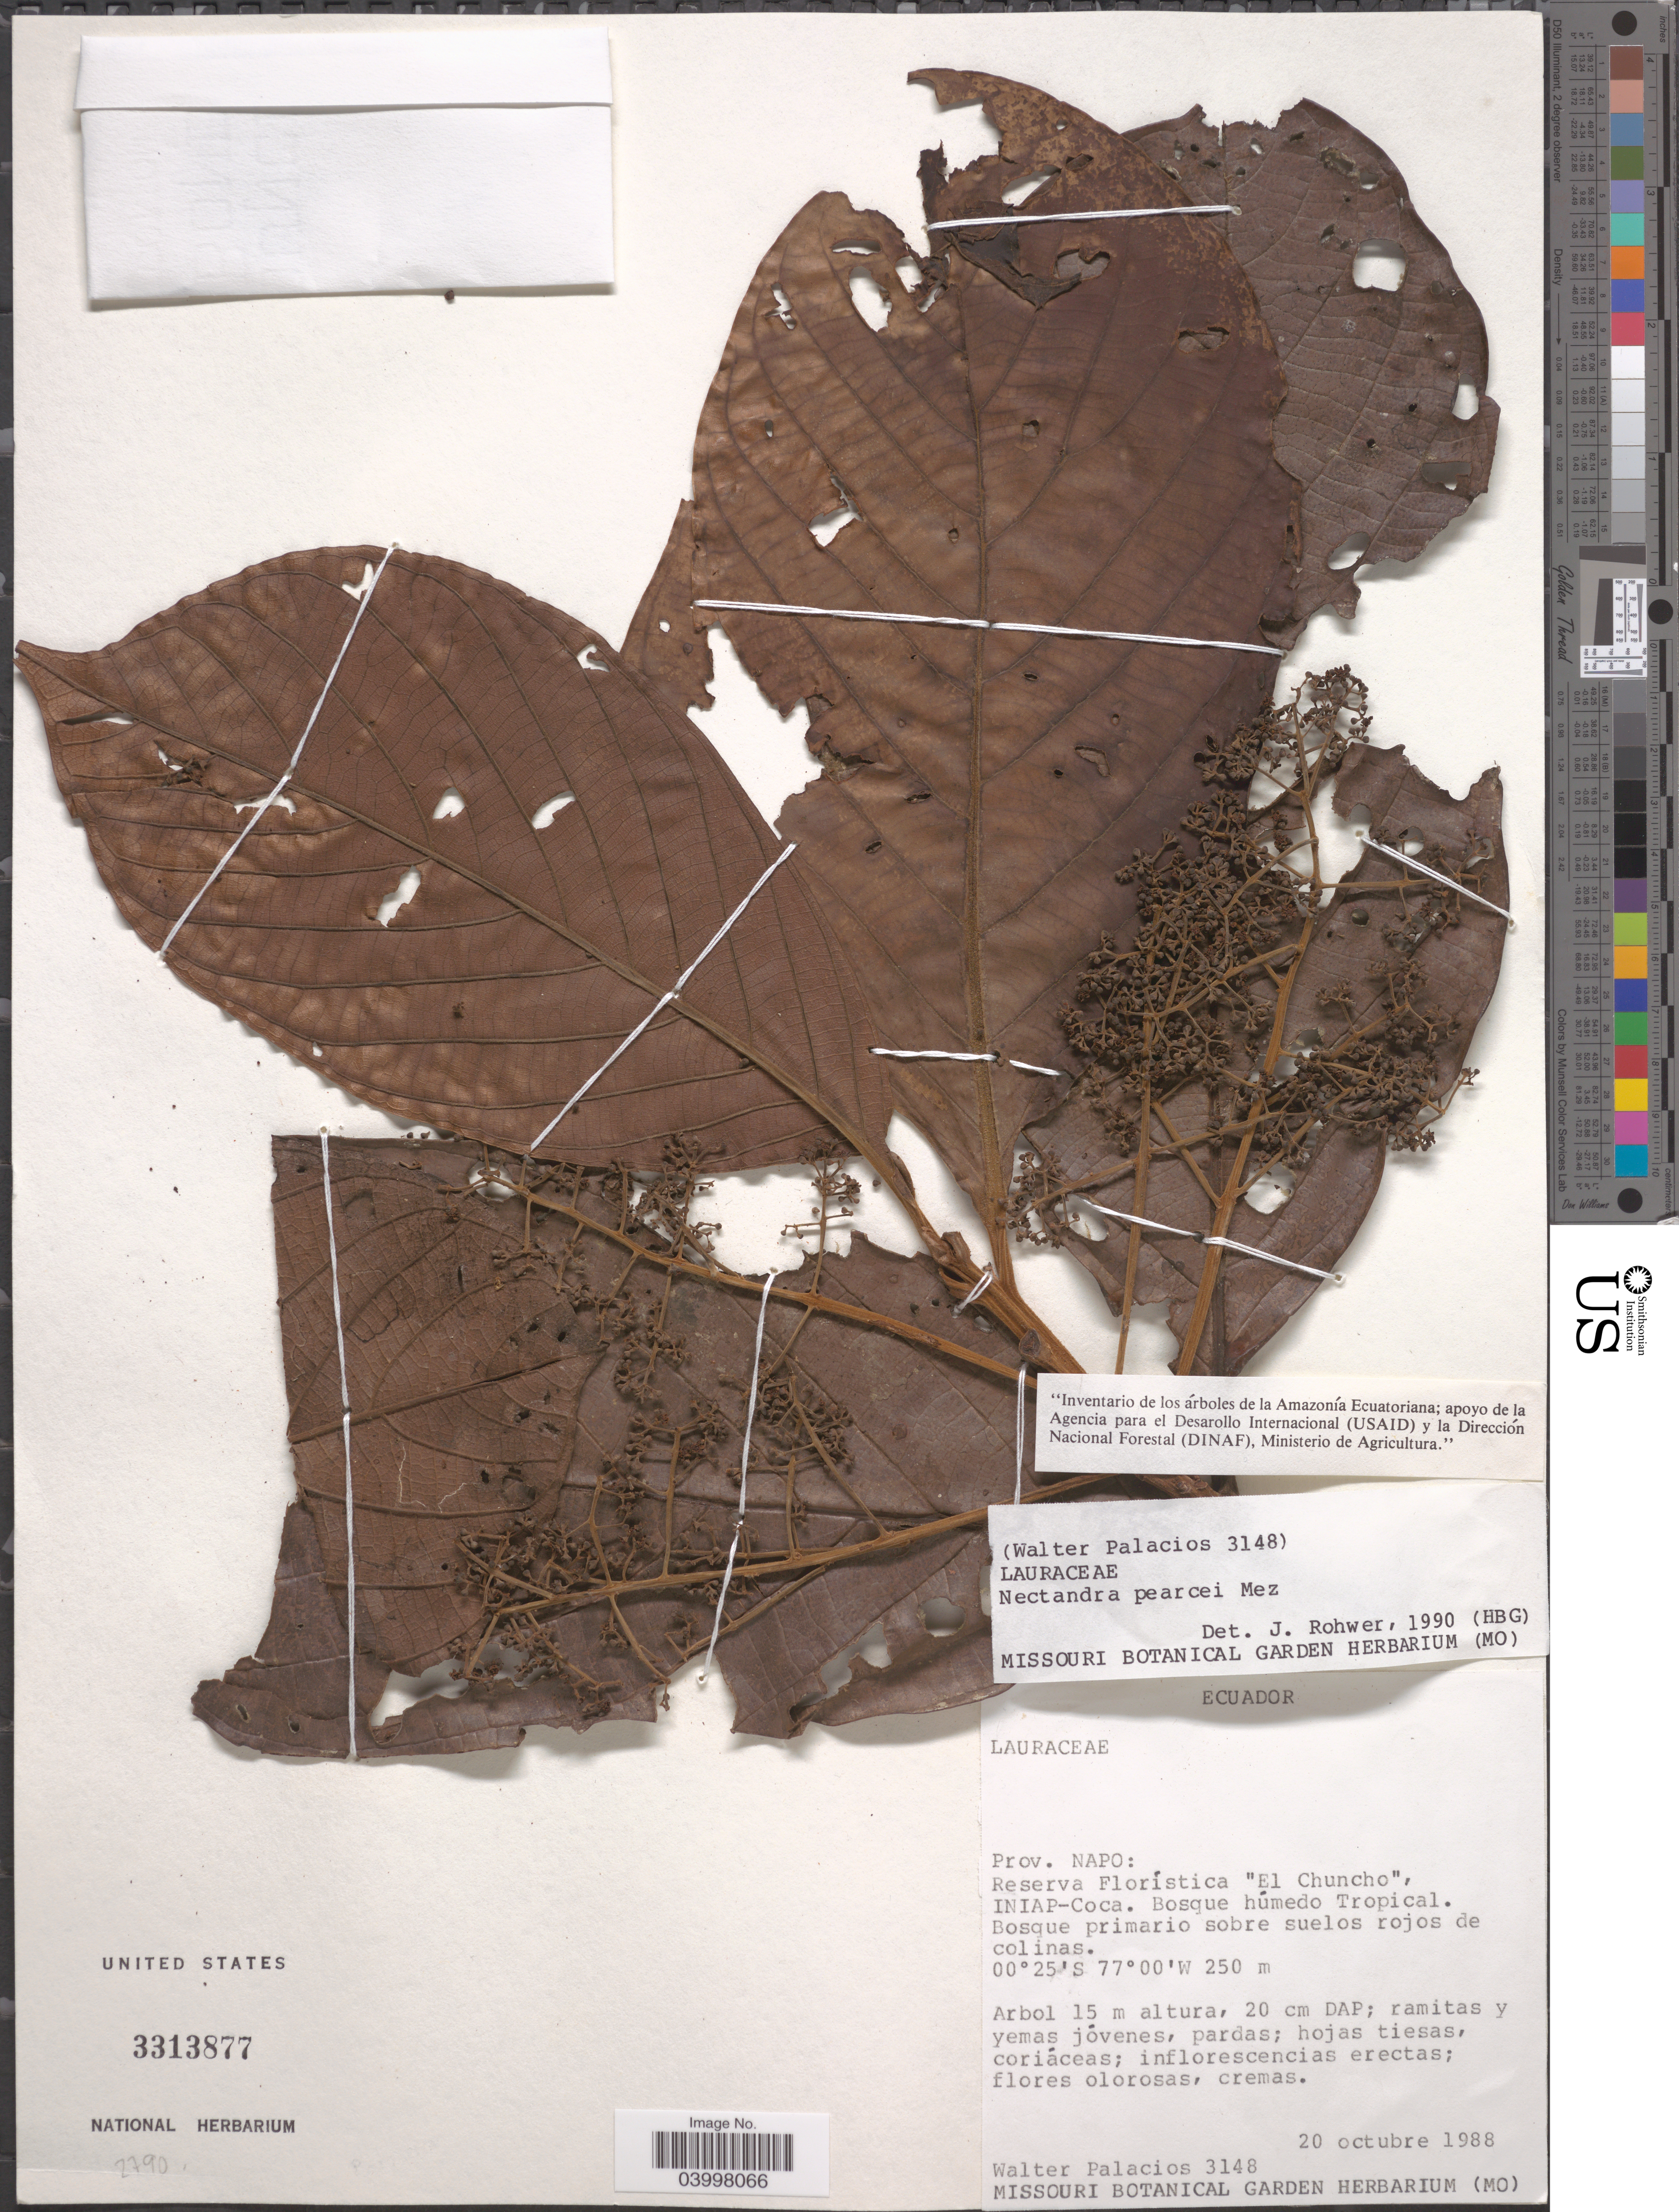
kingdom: Plantae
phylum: Tracheophyta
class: Magnoliopsida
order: Laurales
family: Lauraceae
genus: Nectandra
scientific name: Nectandra pearcei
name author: Mez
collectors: W. Palacios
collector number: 3148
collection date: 1988-10-20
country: Ecuador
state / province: Napo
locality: Reserva Florística 'El Chuncho', INIAP-Coca. Bosque húmedo Tropical. Bosque primario sobre suelos rojos de colinas.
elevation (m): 250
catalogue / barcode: US 3313877